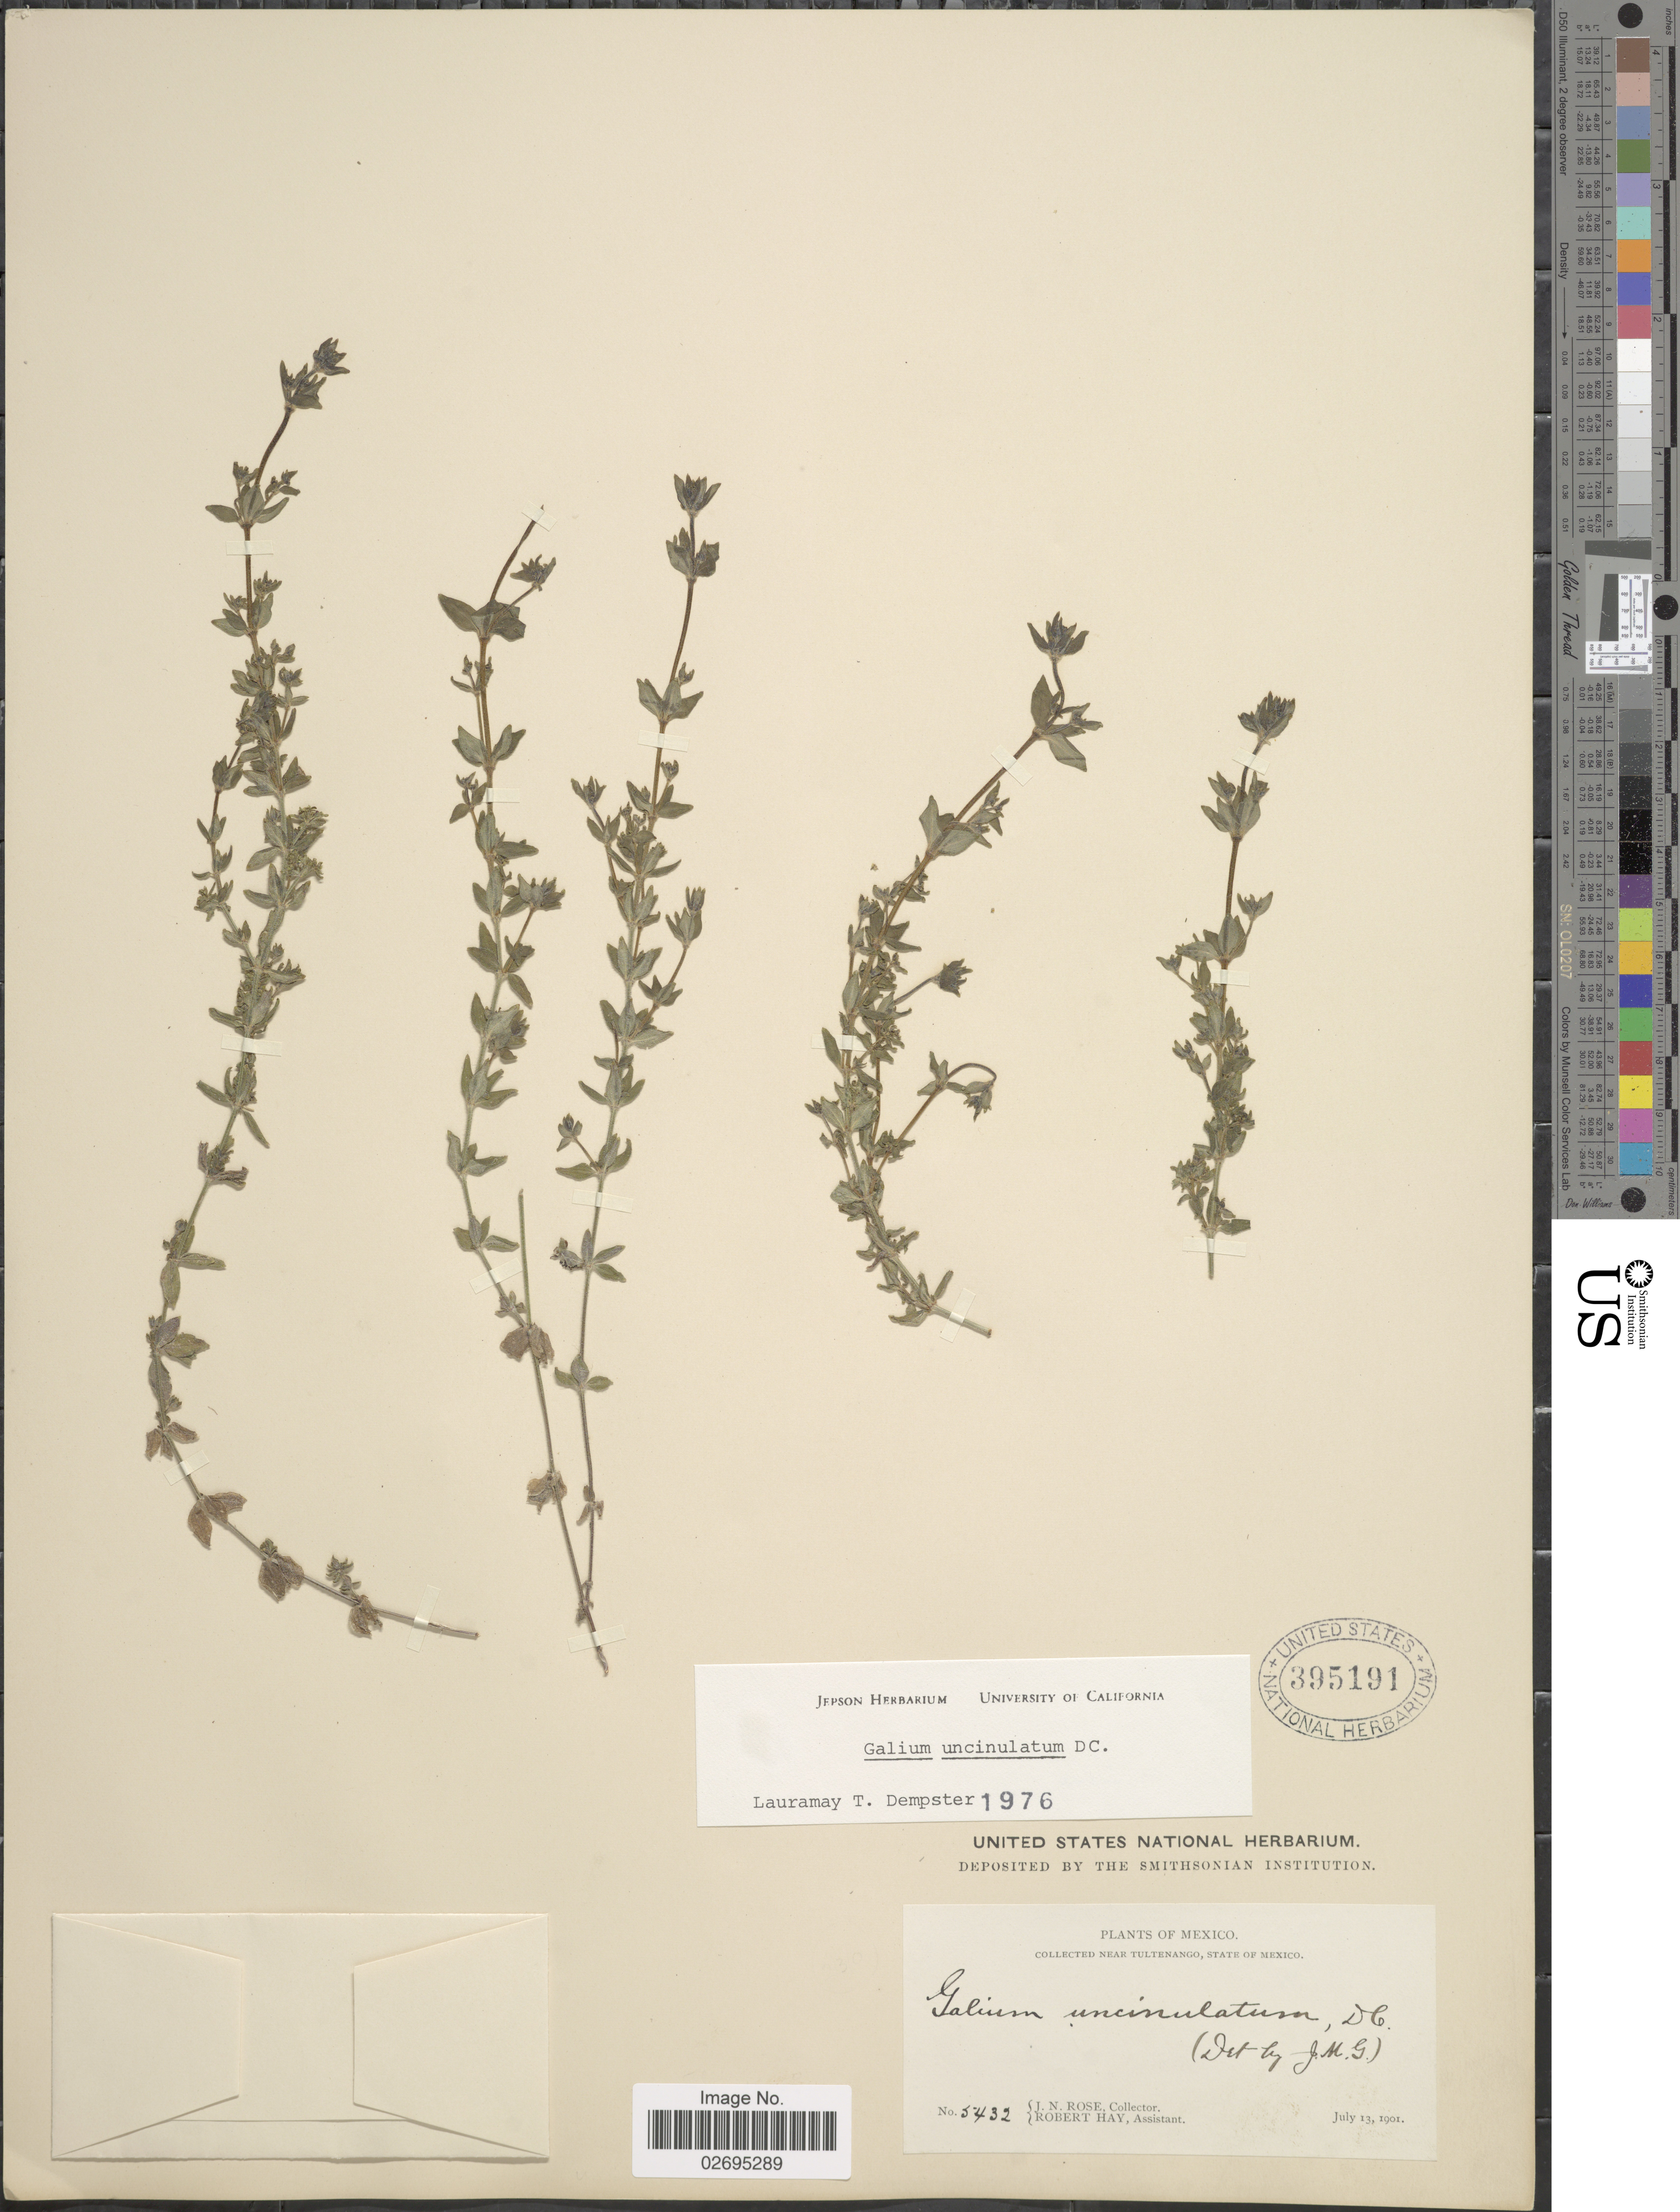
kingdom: Plantae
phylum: Tracheophyta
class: Magnoliopsida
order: Gentianales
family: Rubiaceae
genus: Galium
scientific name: Galium uncinulatum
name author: DC.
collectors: J. N. Rose & R. H. Hay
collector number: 5432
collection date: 1901-07-13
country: Mexico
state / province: México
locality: Near Tultenango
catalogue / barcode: US 395191